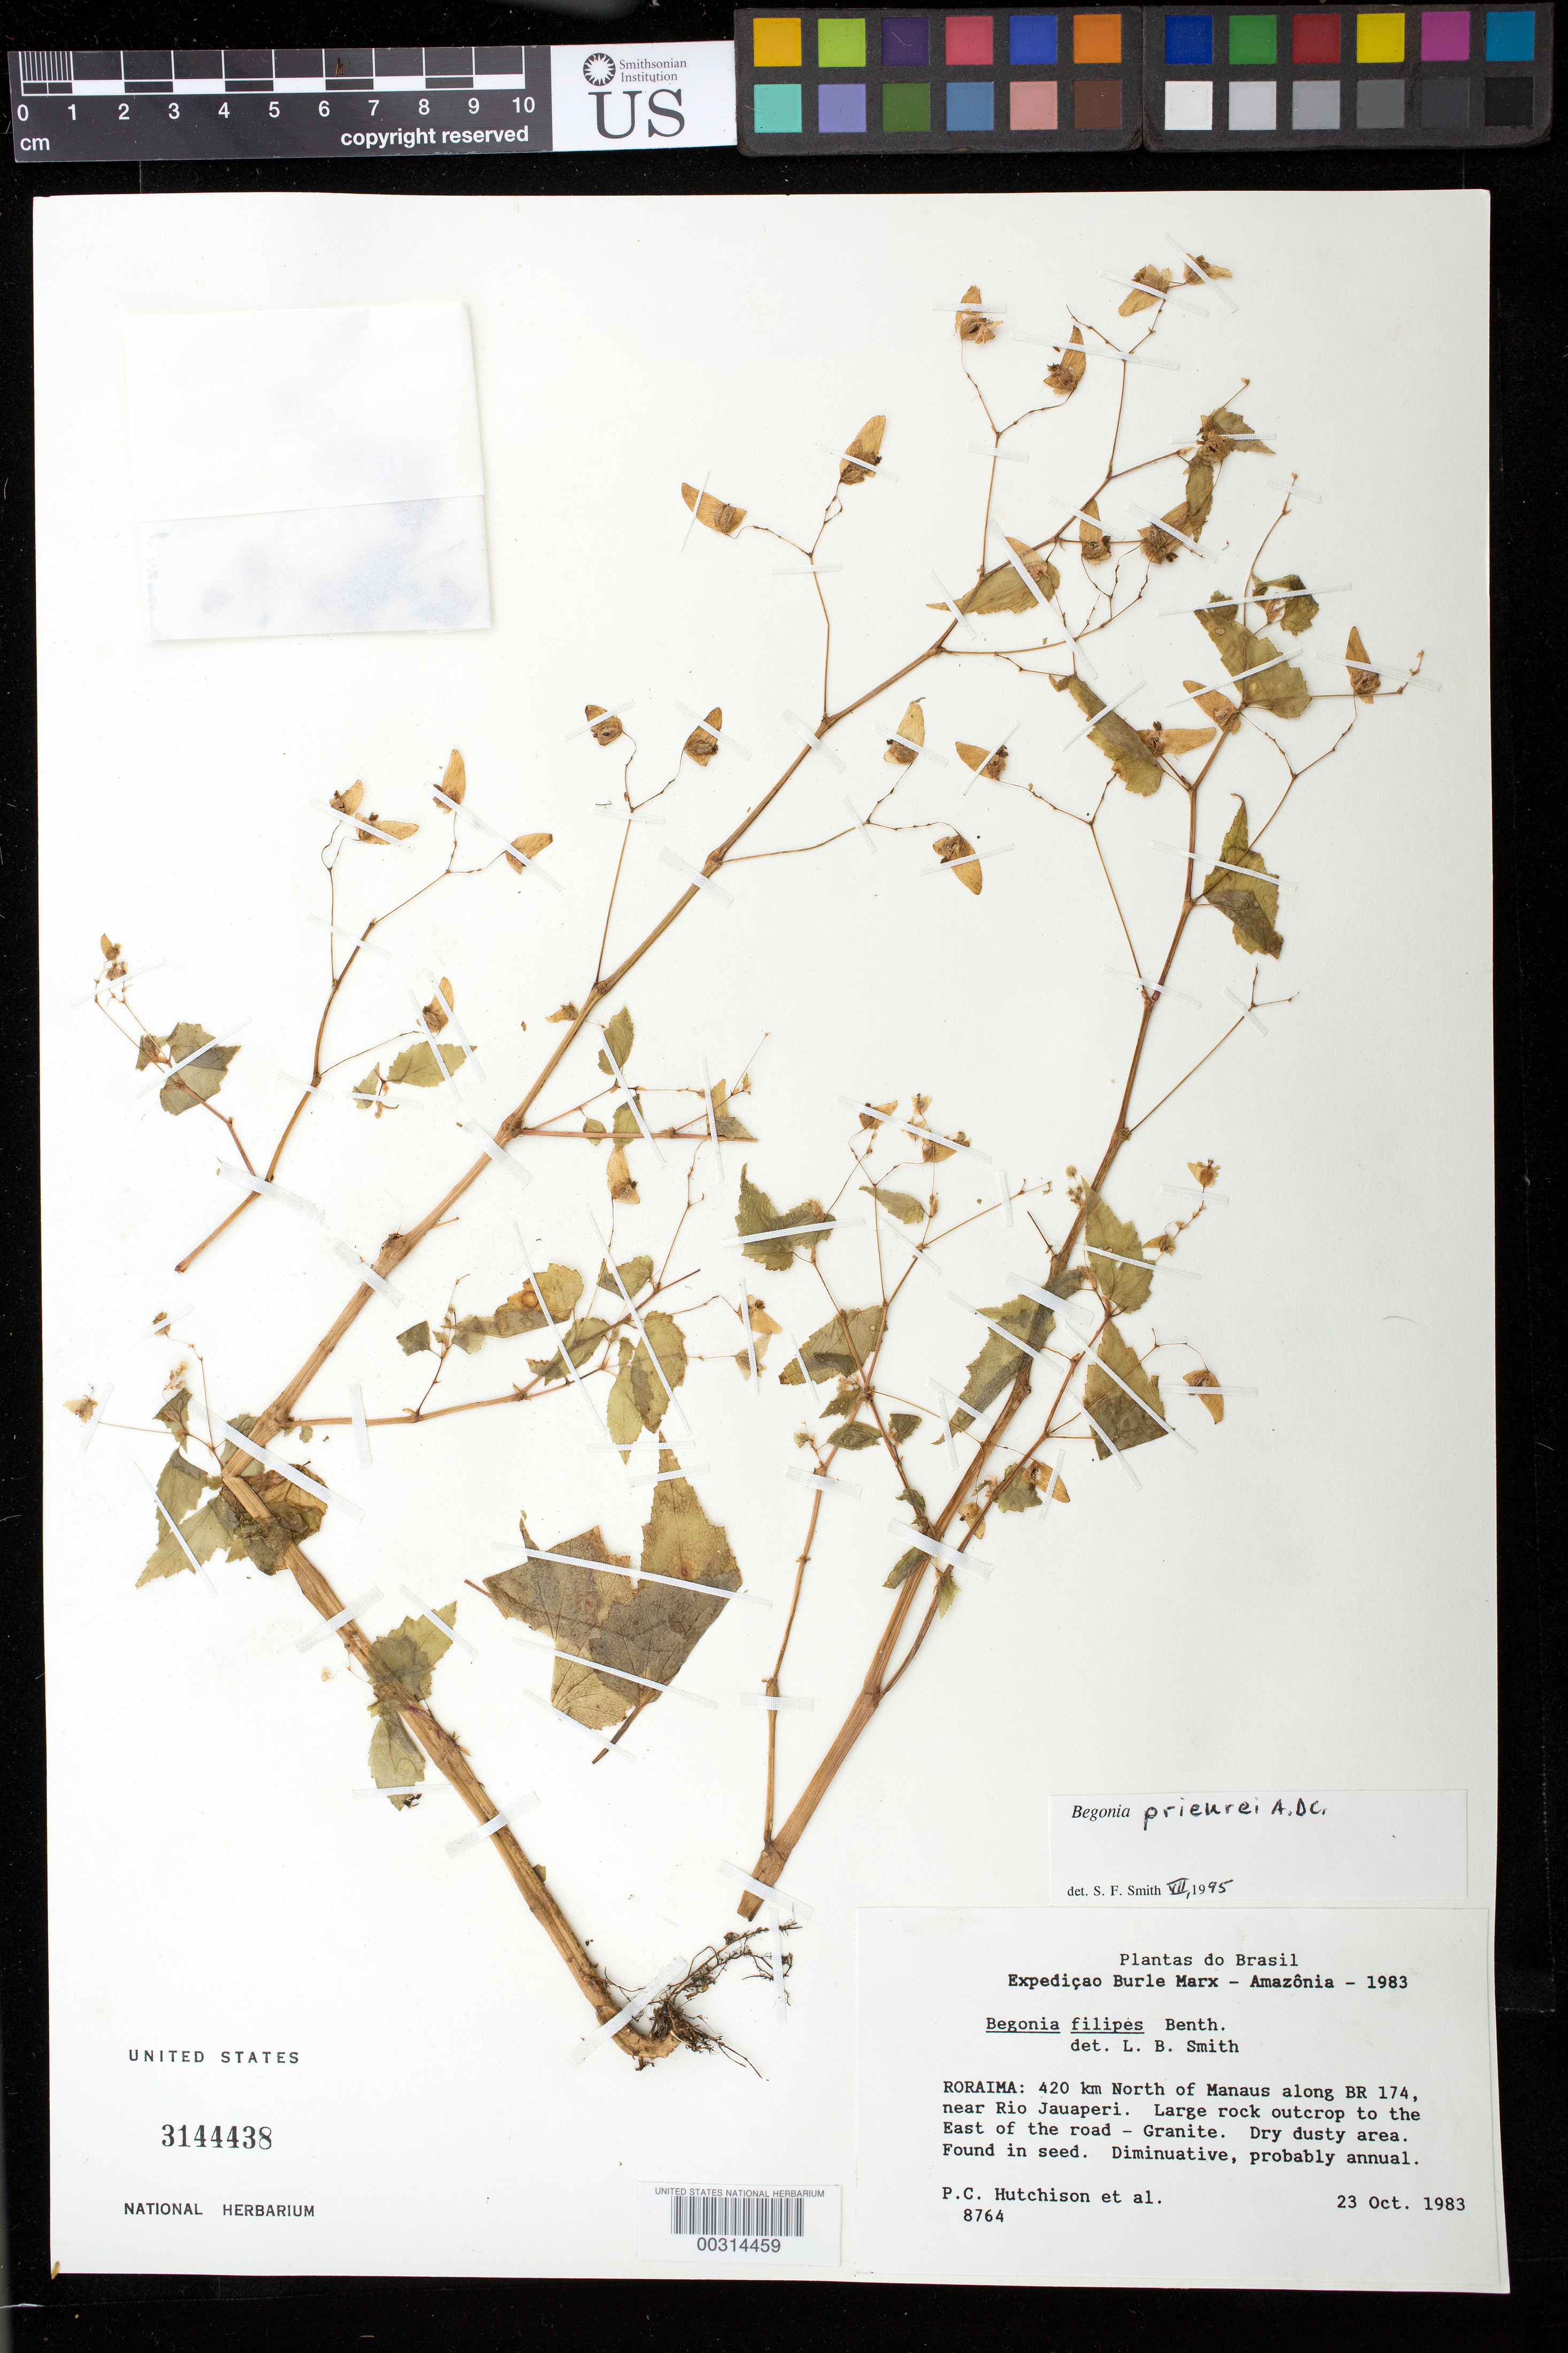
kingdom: Plantae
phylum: Tracheophyta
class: Magnoliopsida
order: Cucurbitales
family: Begoniaceae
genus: Begonia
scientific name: Begonia prieurii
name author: A. DC.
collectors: P. C. Hutchison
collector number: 8764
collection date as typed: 23 Oct 1983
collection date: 1983-10-23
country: Brazil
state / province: Roraima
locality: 420 km N of Manaus along br 174, near Rio Jauaperi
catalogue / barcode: US 3144438